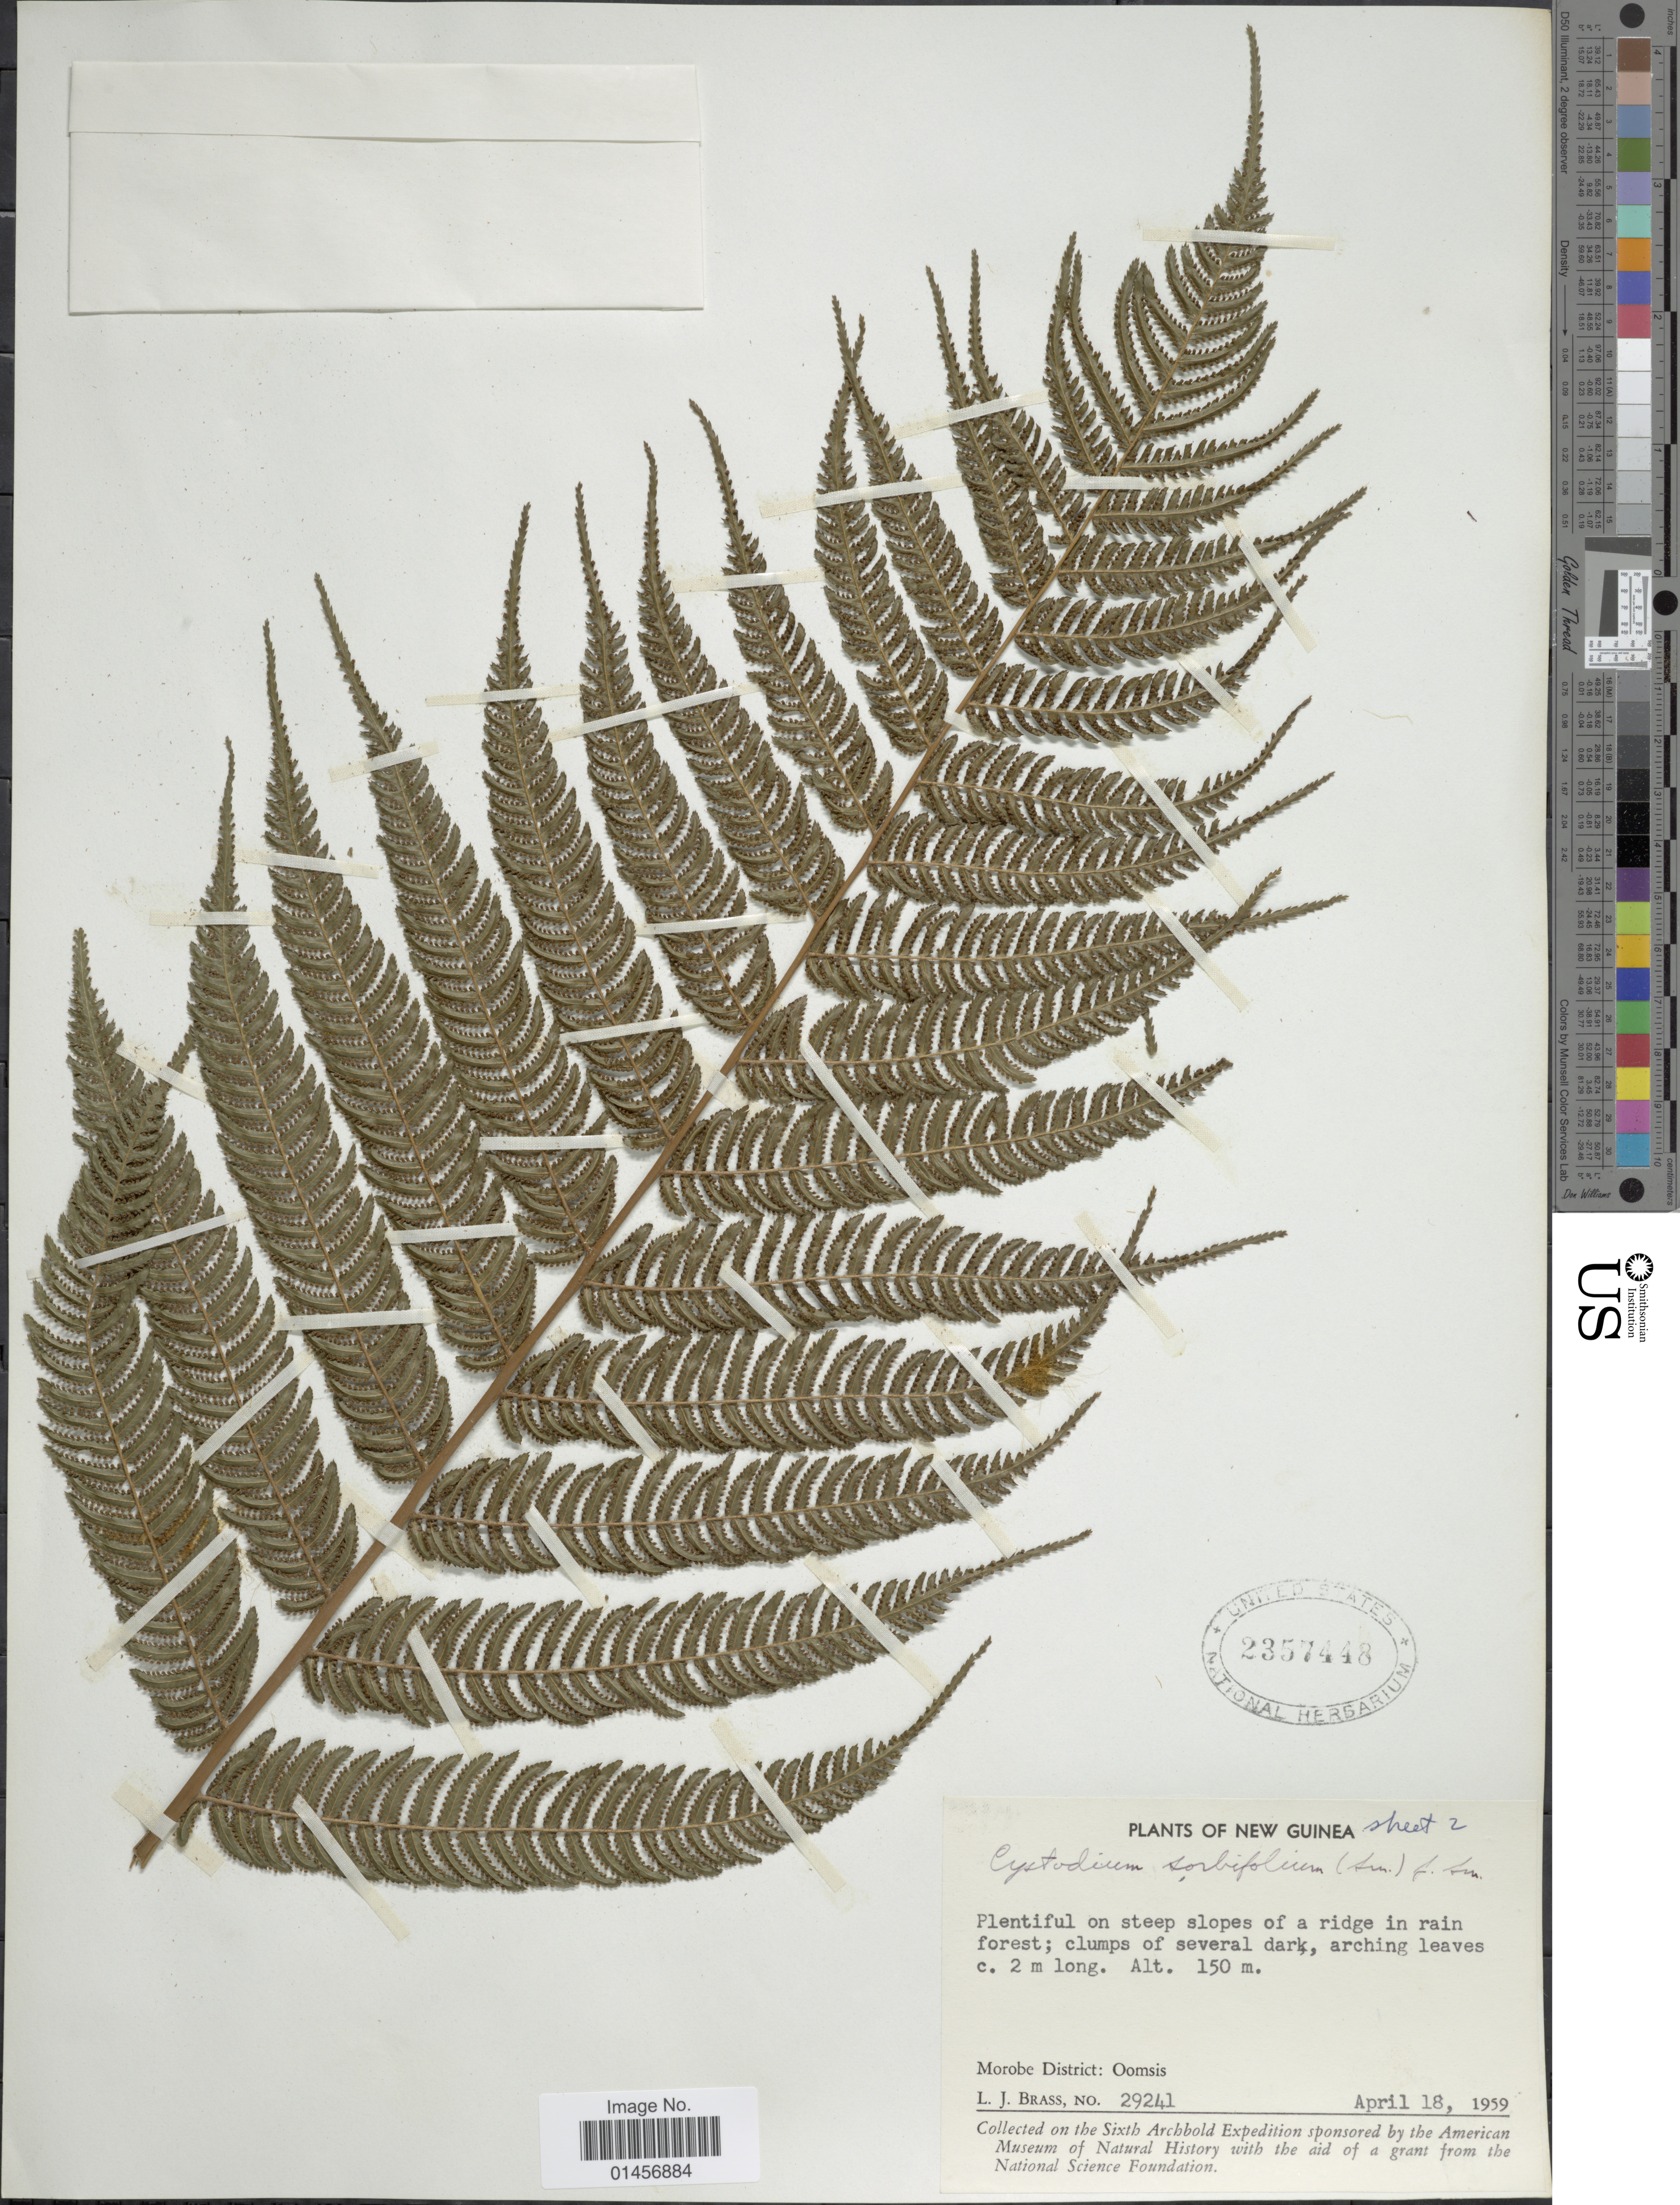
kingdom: Plantae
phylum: Tracheophyta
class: Polypodiopsida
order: Polypodiales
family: Cystodiaceae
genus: Cystodium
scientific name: Cystodium sorbifolium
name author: (J. Sm.) J. Sm.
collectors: L. J. Brass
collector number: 29241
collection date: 1959-04-18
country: Papua New Guinea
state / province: Morobe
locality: New Guinea, Morobe District: Oomsis.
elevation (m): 150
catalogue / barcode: US 2357448